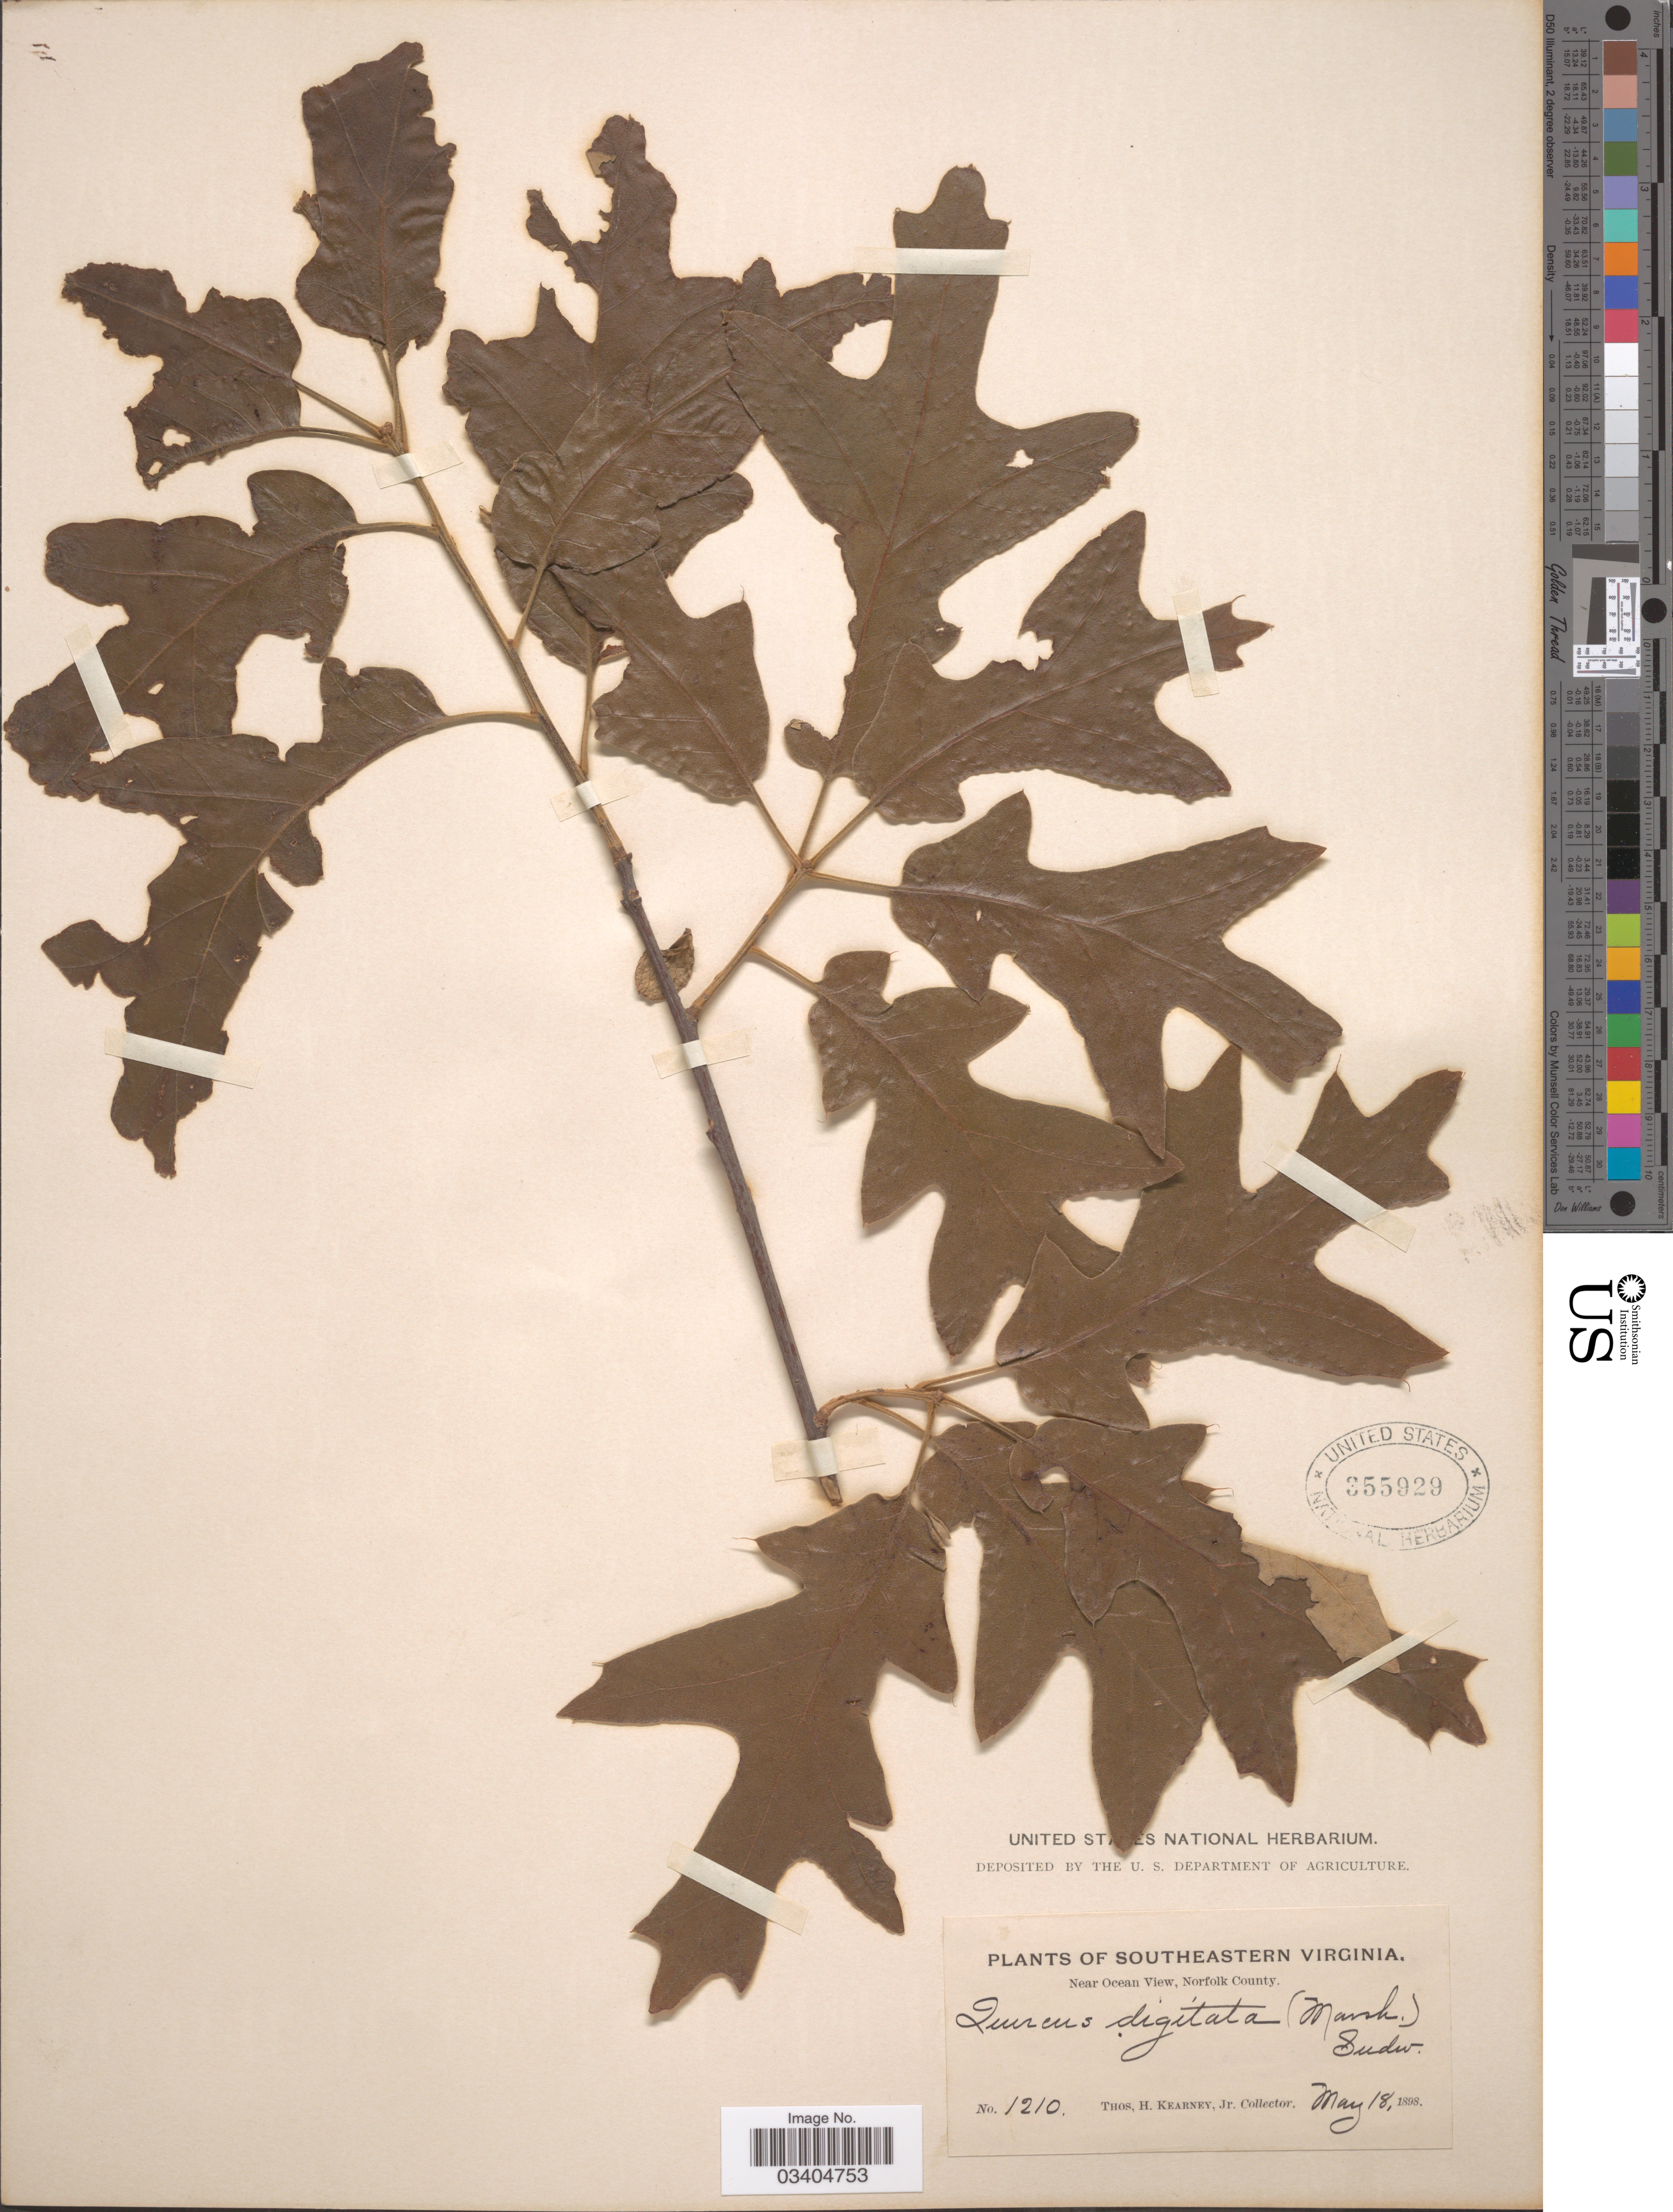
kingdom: Plantae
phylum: Tracheophyta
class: Magnoliopsida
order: Fagales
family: Fagaceae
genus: Quercus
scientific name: Quercus falcata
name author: Michx.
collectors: T. H. Kearney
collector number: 1210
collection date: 1898-05-18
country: United States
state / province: Virginia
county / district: City of Norfolk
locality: Southeastern Virginia. Near Ocean View, Norfolk County.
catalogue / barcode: US 355929